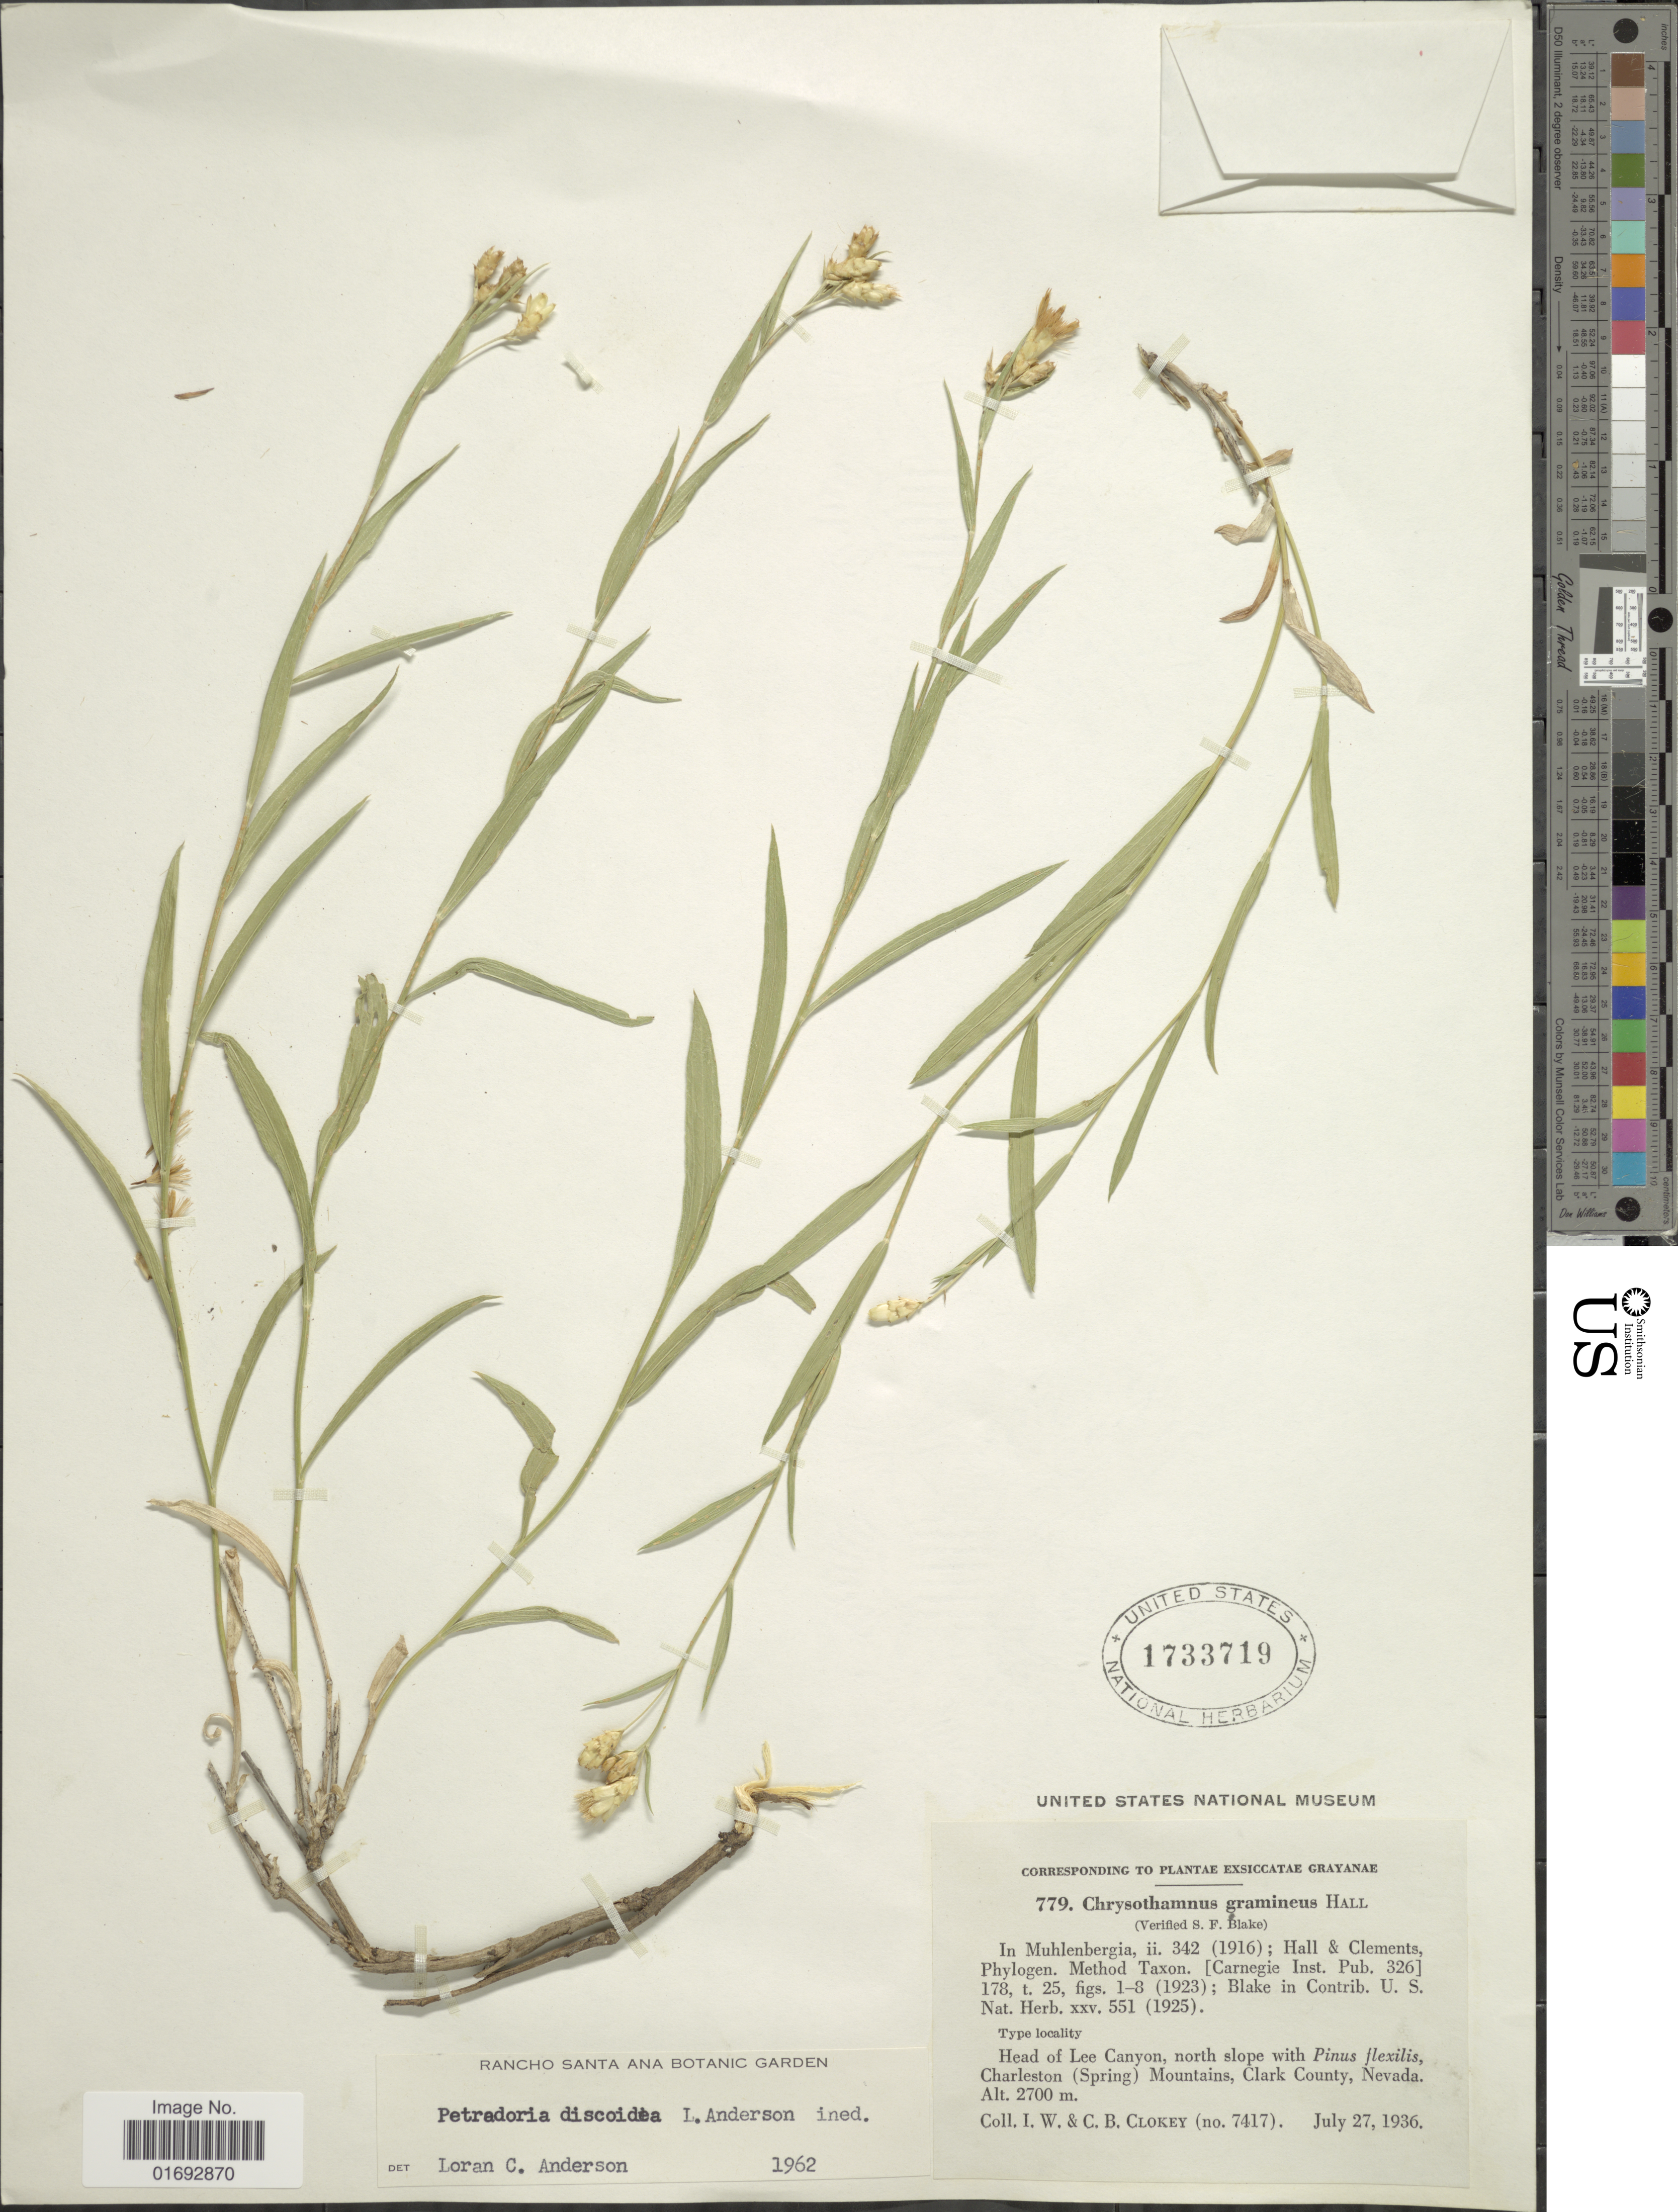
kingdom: Plantae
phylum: Tracheophyta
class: Magnoliopsida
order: Asterales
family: Asteraceae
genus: Cuniculotinus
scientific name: Cuniculotinus gramineus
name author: (H.M. Hall) et al.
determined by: Urbatsch, Lowell E., Curator (LSU), Louisiana State University (UNITED STATES)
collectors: I. W. Clokey & C. Clokey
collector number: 7417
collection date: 1936-07-27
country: United States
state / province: Nevada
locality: Head of Lee Canyon, north slope with Pinus, Charleston (Spring) Mountains, Clark County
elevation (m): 2700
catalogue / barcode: US 1733719